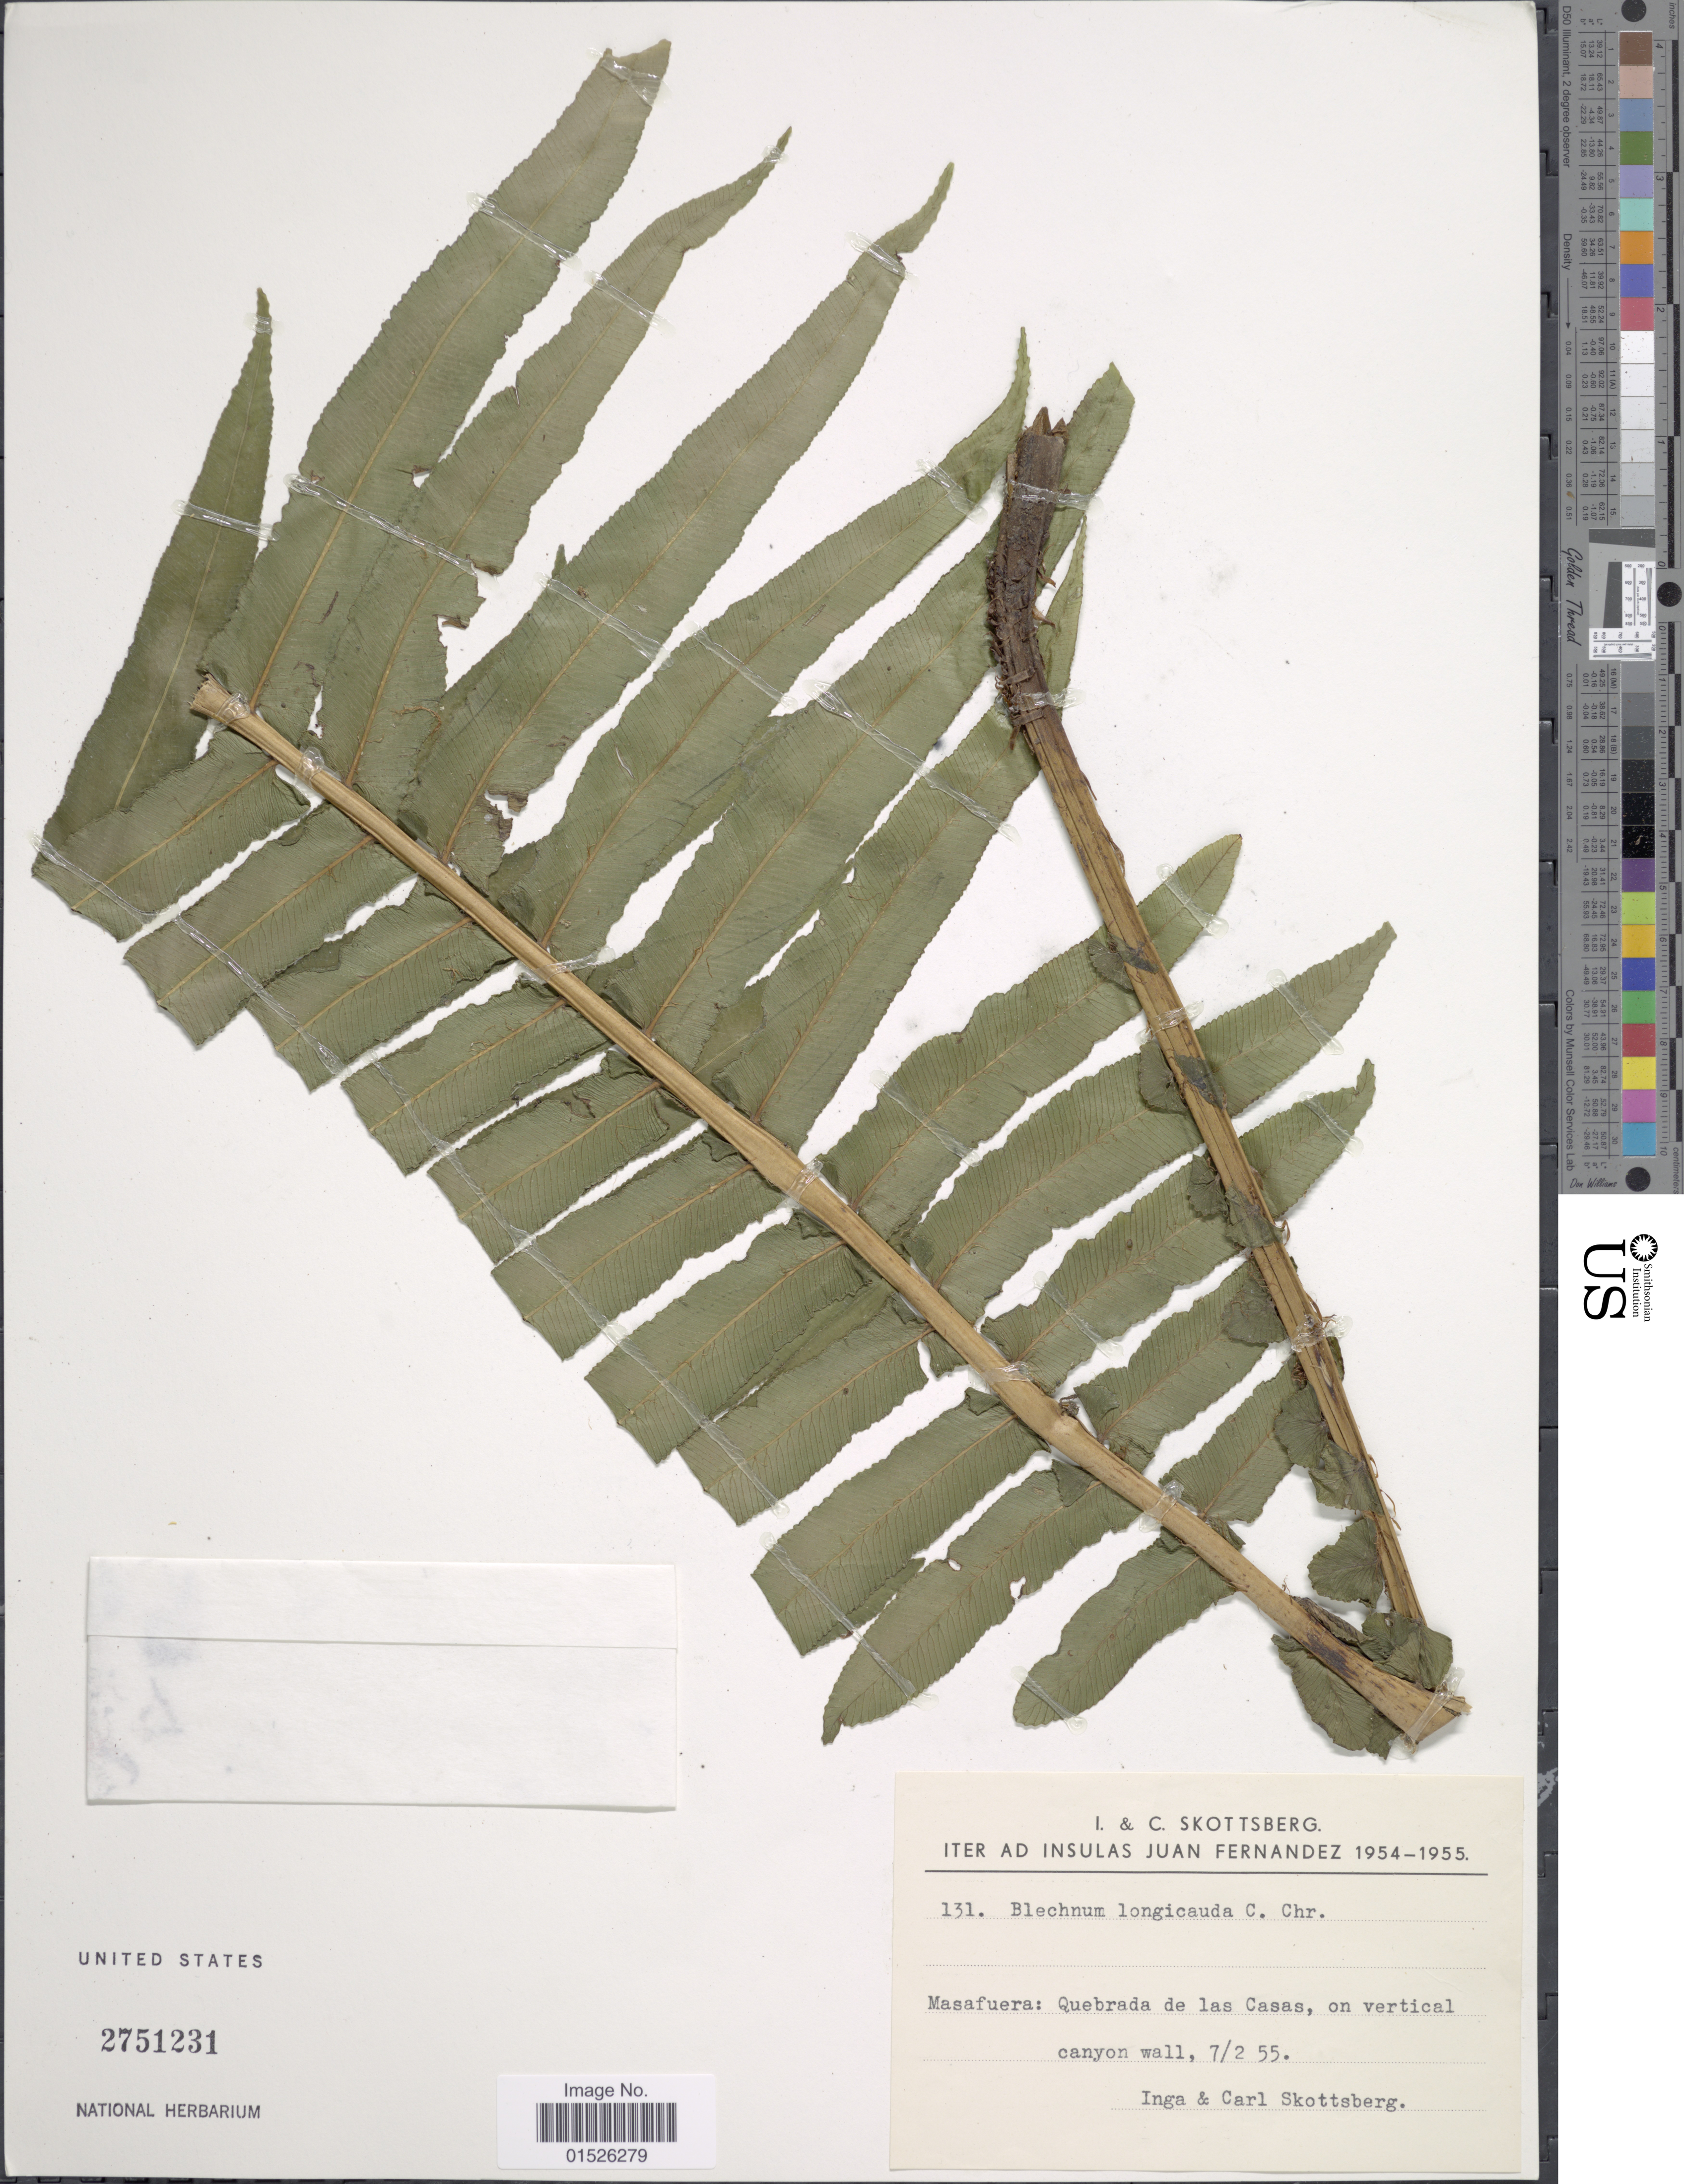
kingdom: Plantae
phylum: Tracheophyta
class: Polypodiopsida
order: Polypodiales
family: Blechnaceae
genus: Blechnum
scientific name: Blechnum leyboldtianum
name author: (Phil.) C. Chr.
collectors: I. Skottsberg & C. Skottsberg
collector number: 131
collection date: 1955-02-07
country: Chile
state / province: Valparaíso (V)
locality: Iter ad insulas Juan Fernandez, Masafuera: Quebrada de las Casas, on vertical canyon wall.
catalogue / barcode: US 2751231